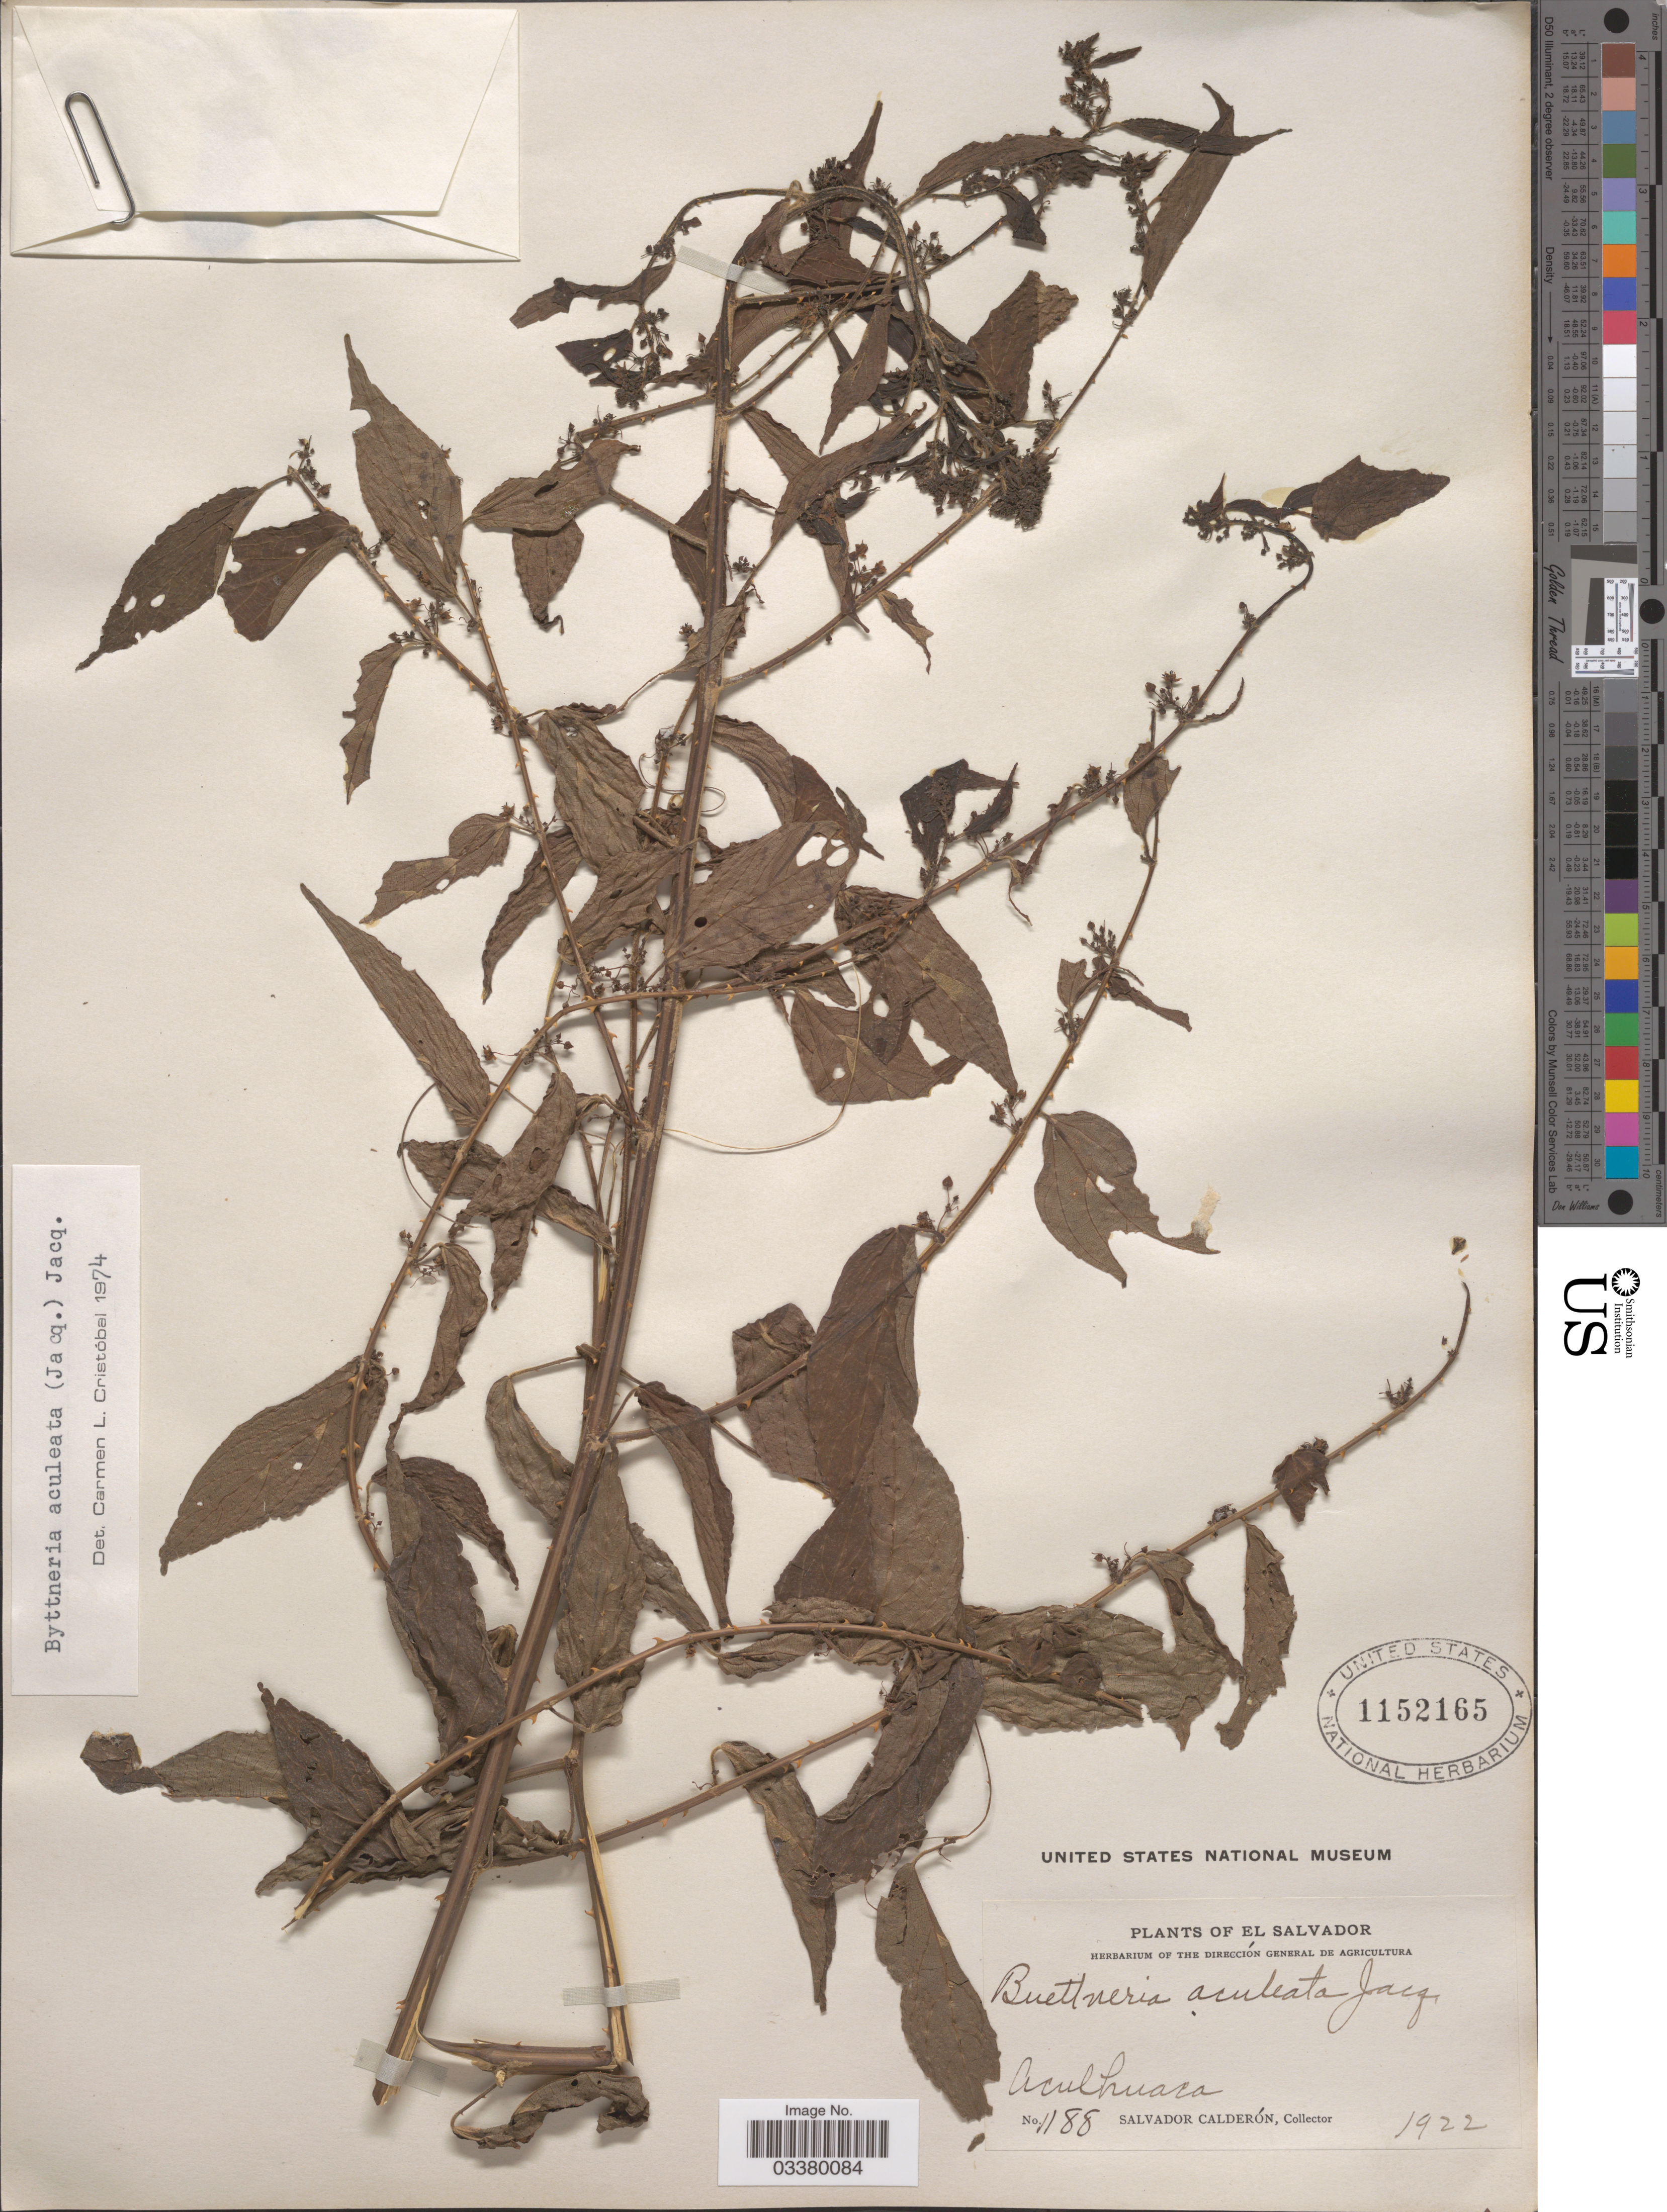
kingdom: Plantae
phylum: Tracheophyta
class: Magnoliopsida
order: Malvales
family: Malvaceae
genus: Byttneria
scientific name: Byttneria aculeata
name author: (Jacq.) Jacq.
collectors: S. Calderón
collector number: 1188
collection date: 1922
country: El Salvador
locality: Aculhuaca.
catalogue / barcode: US 1152165